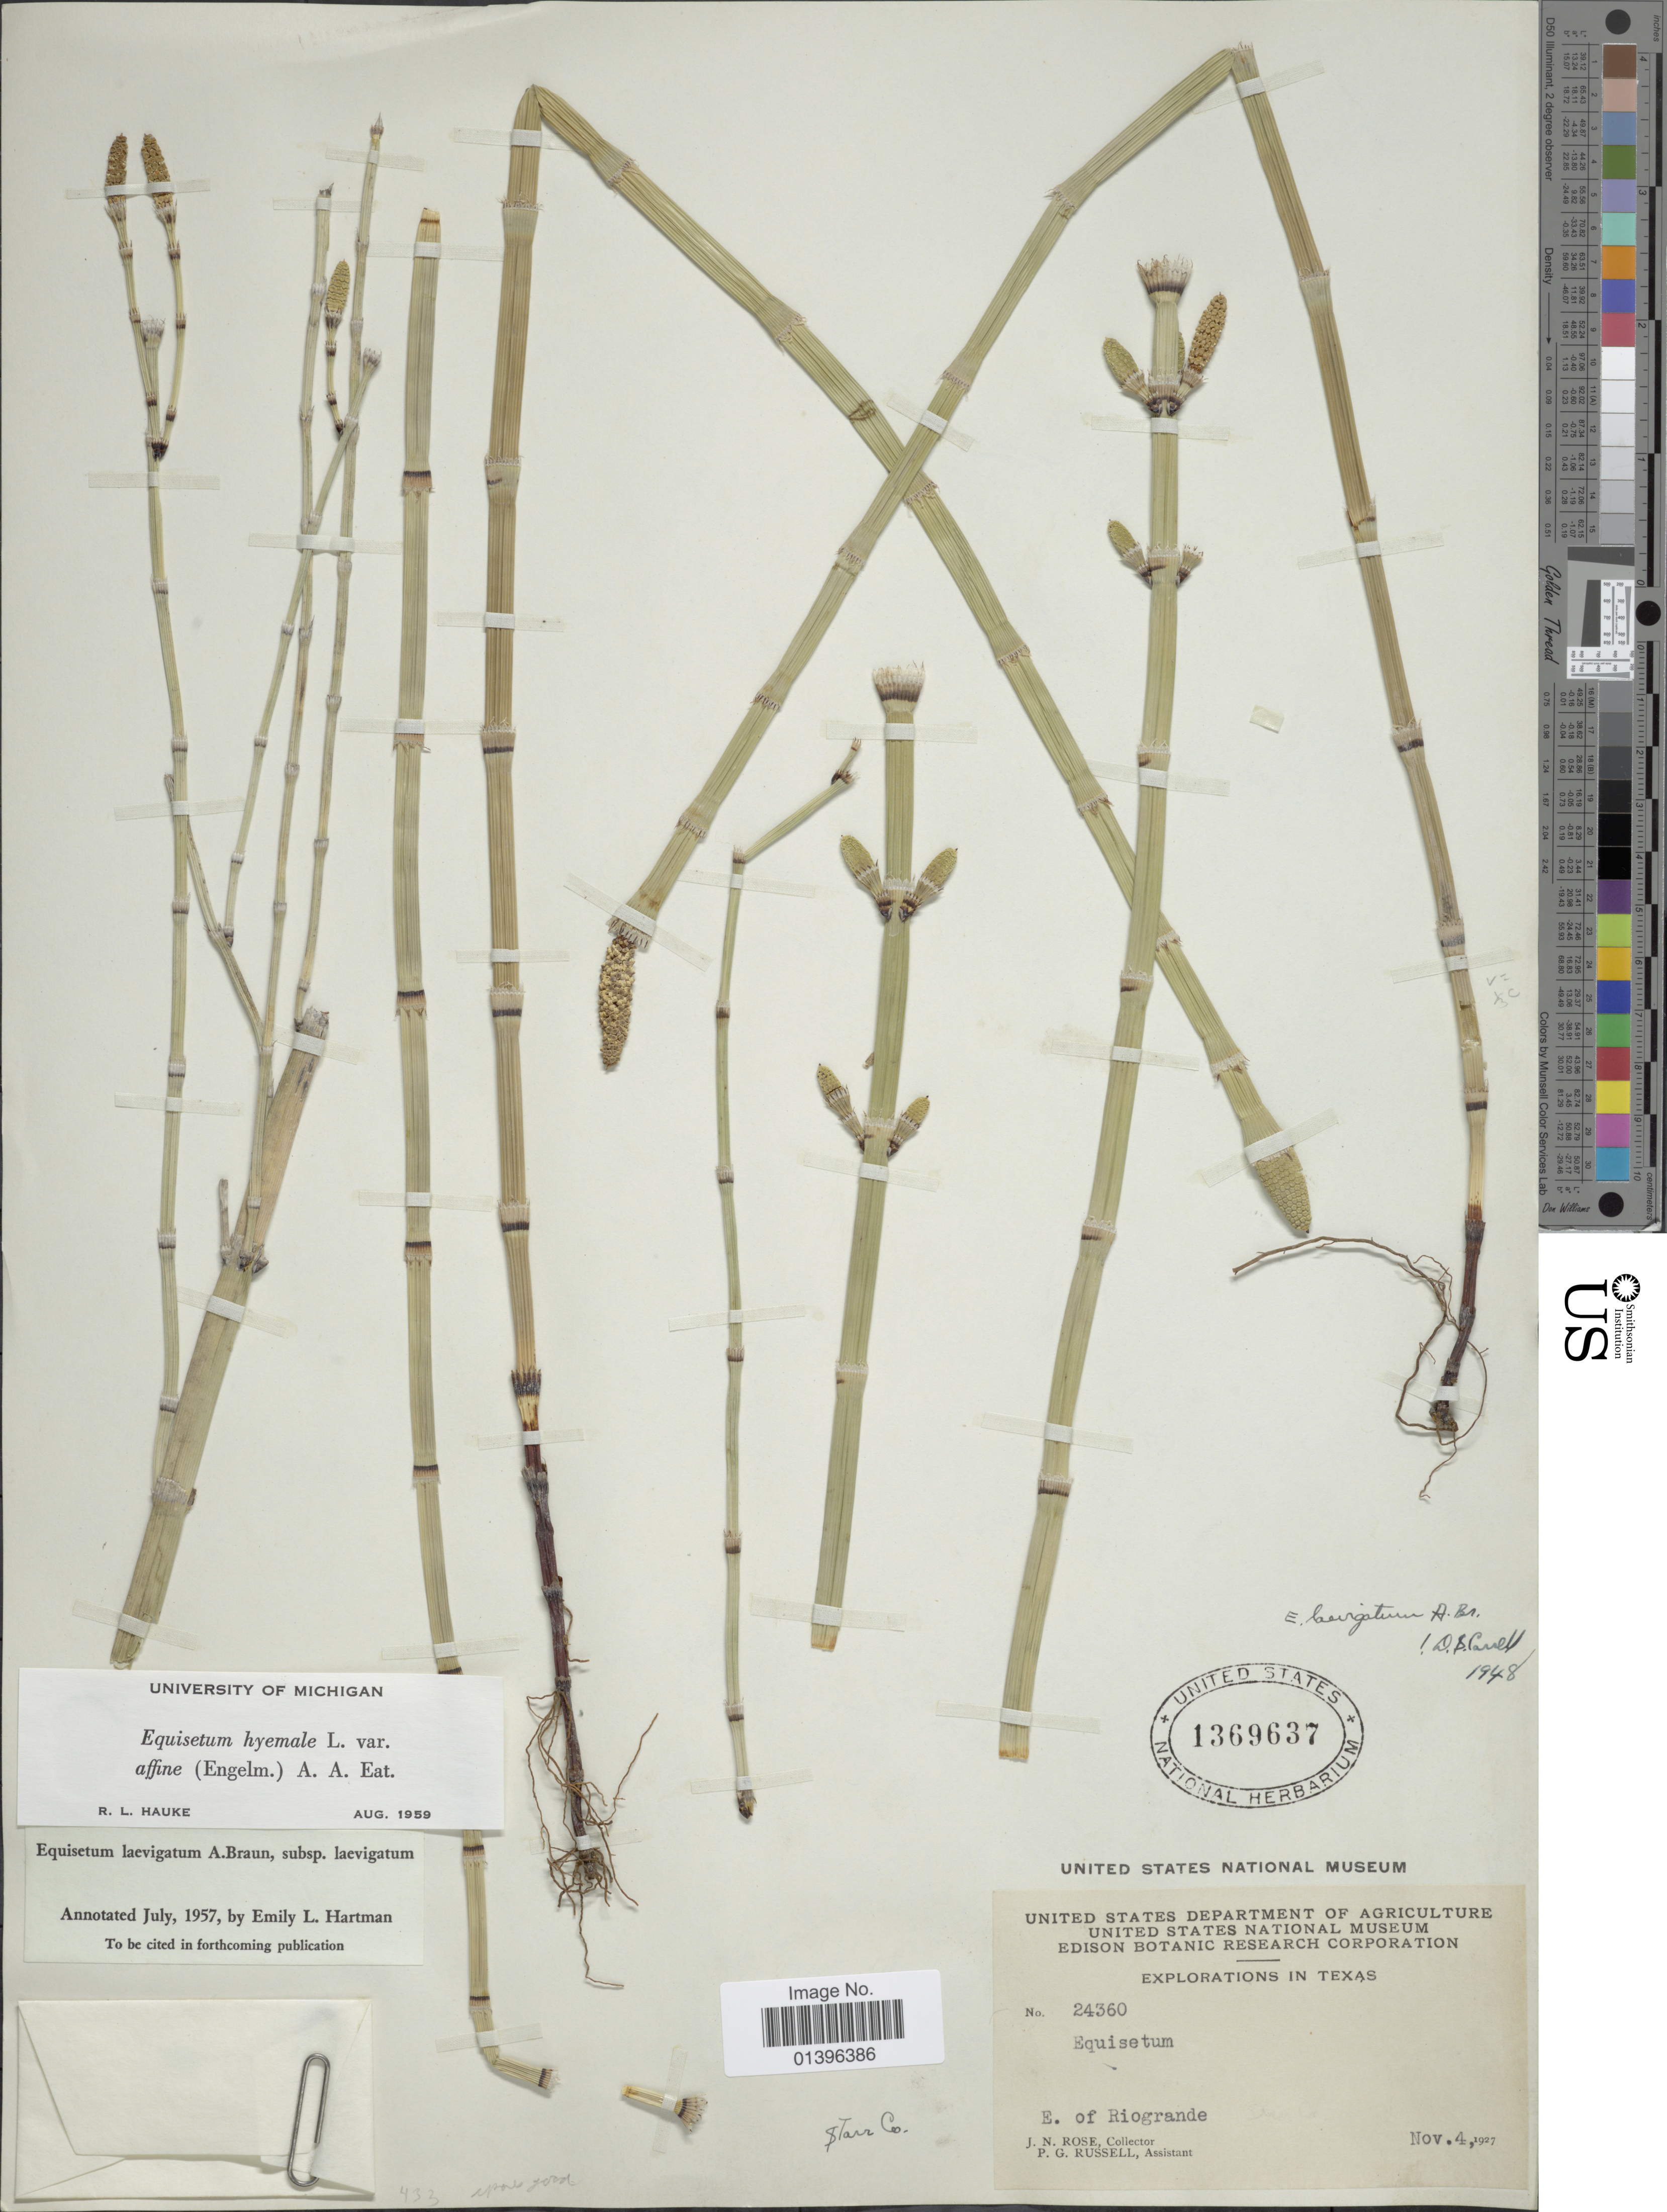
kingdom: Plantae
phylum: Tracheophyta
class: Polypodiopsida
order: Equisetales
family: Equisetaceae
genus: Equisetum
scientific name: Equisetum hyemale var. affine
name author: (Engelm.) A.A. Eaton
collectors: J. N. Rose & P. G. Russell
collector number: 24360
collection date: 1927-11-04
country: United States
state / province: Texas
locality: E. of Riogrande, Starr Co.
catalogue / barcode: US 1369637